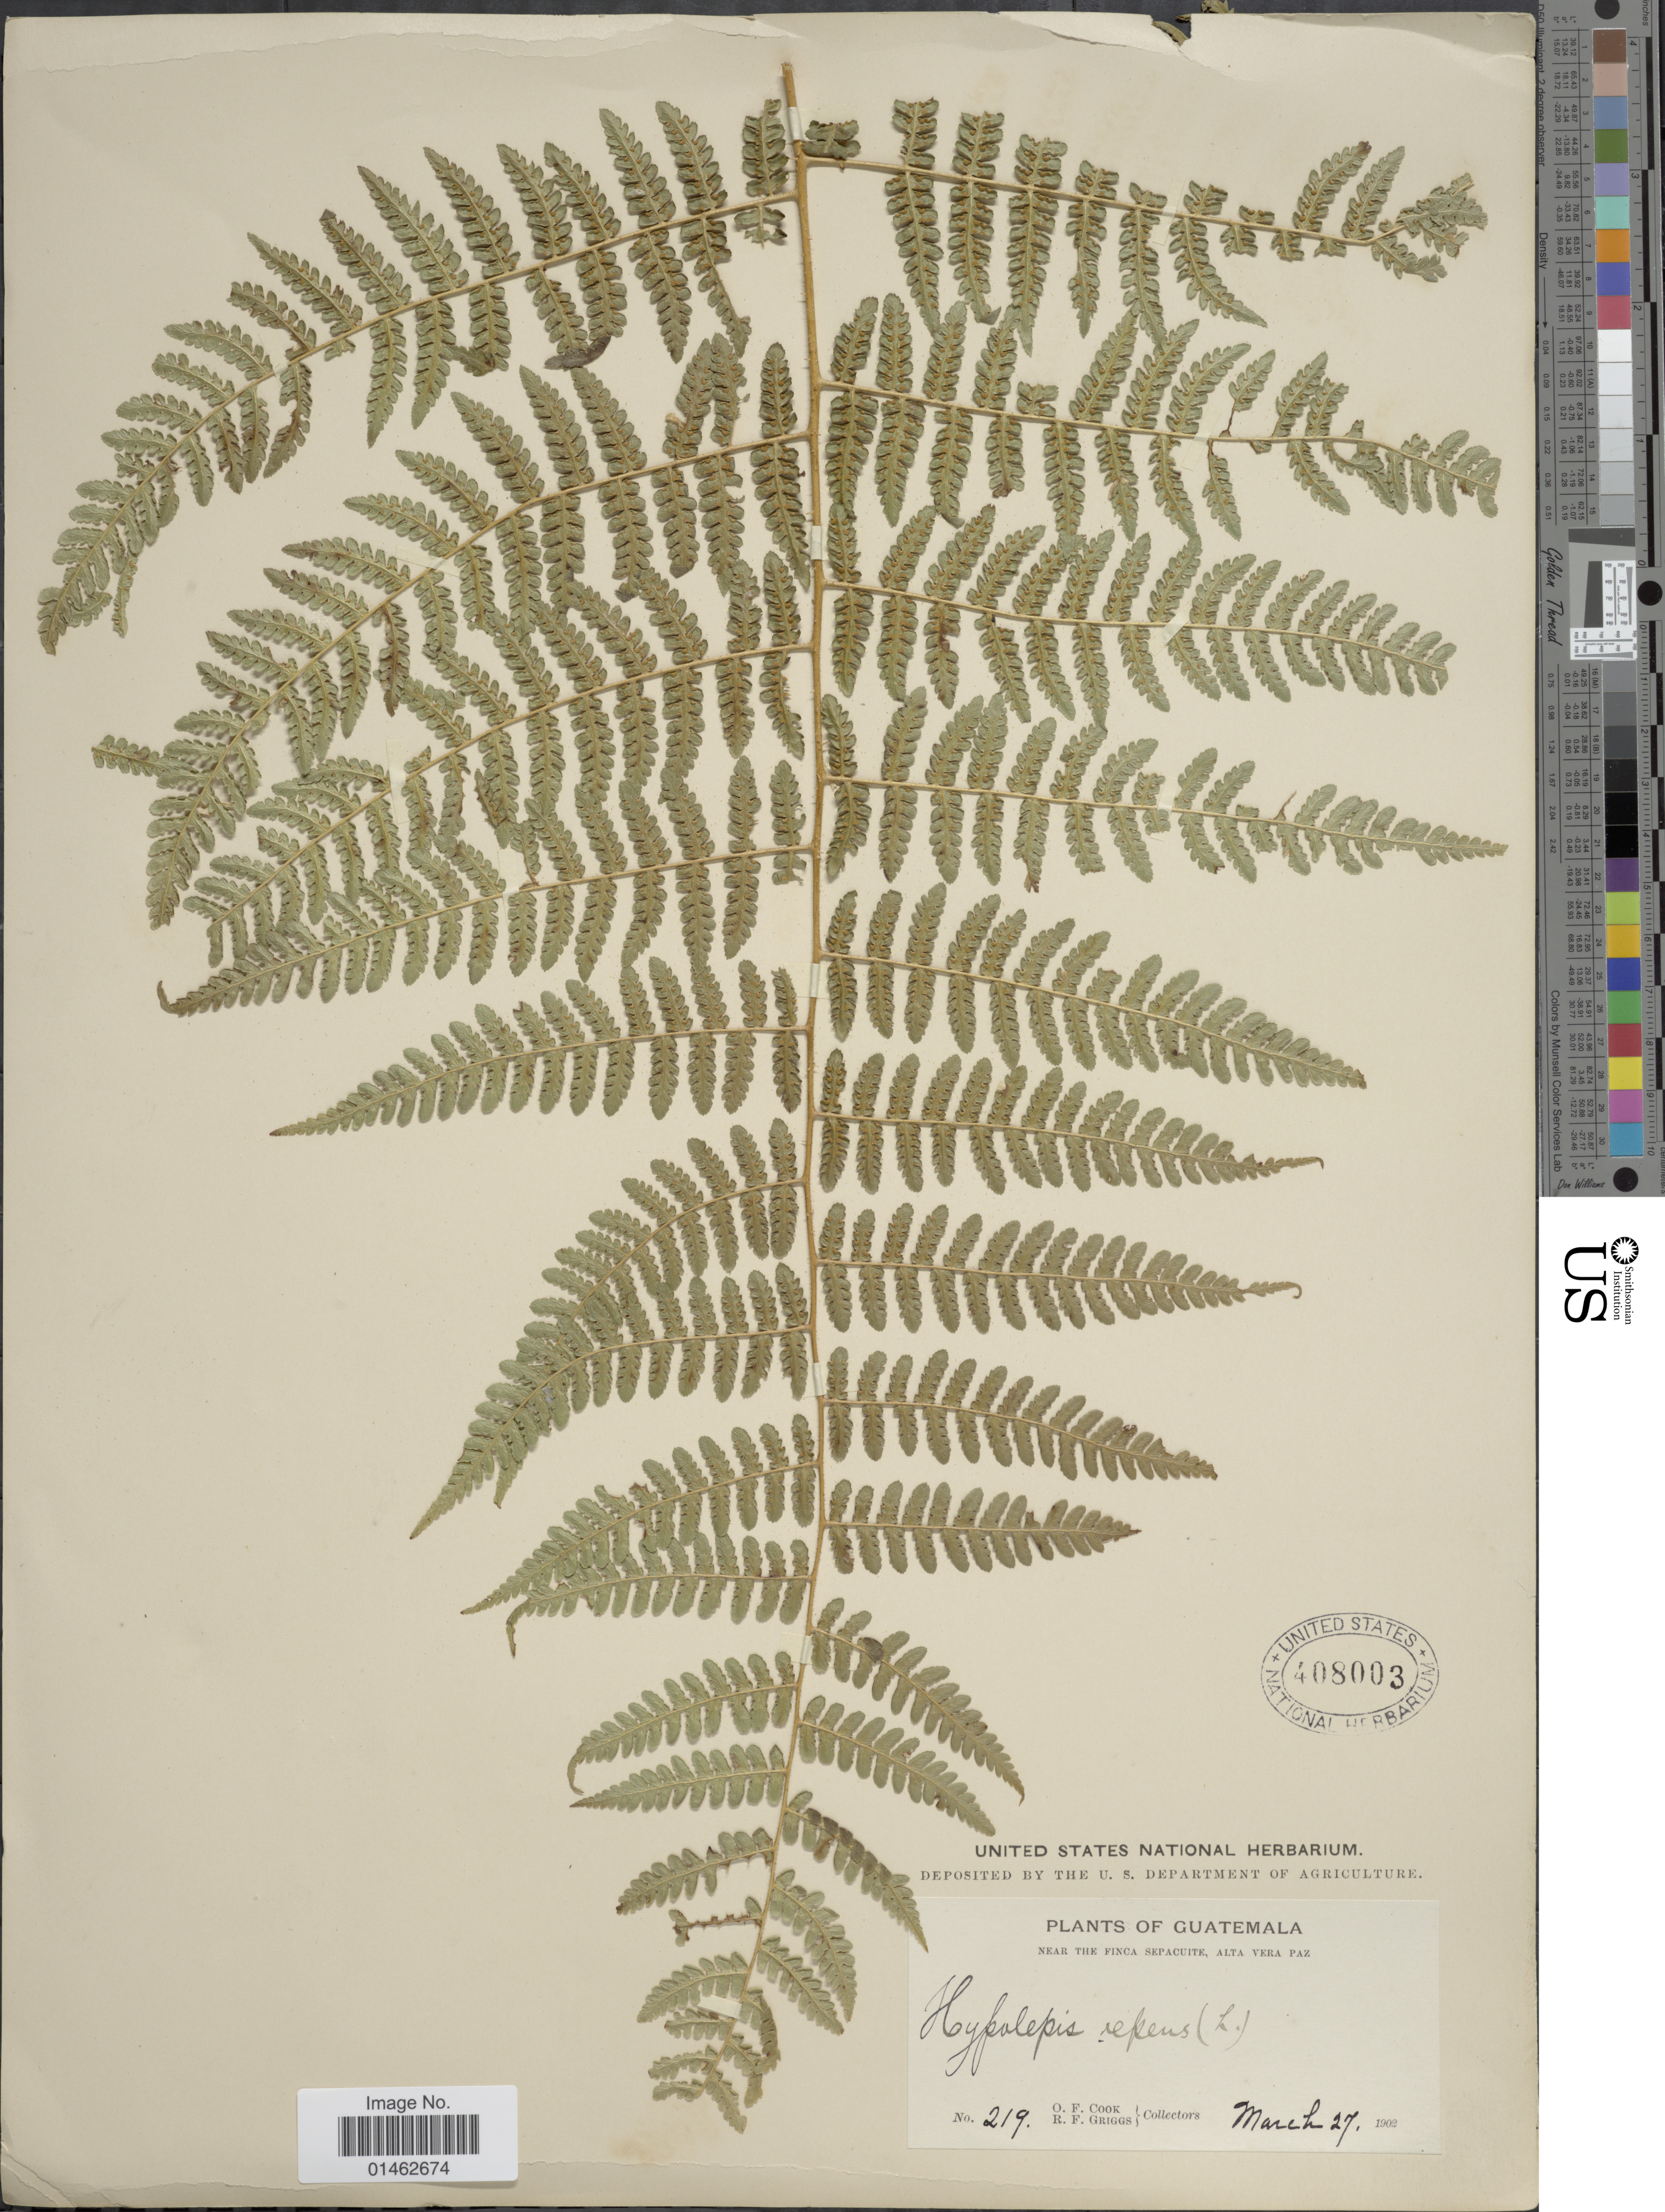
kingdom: Plantae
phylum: Tracheophyta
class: Polypodiopsida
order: Polypodiales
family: Dennstaedtiaceae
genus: Hypolepis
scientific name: Hypolepis repens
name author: (L.) C. Presl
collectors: O. F. Cook & R. F. Griggs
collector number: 219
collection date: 1902-03-27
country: Guatemala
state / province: Alta Verapaz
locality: Near the Finca Sepacuite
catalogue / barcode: US 408003